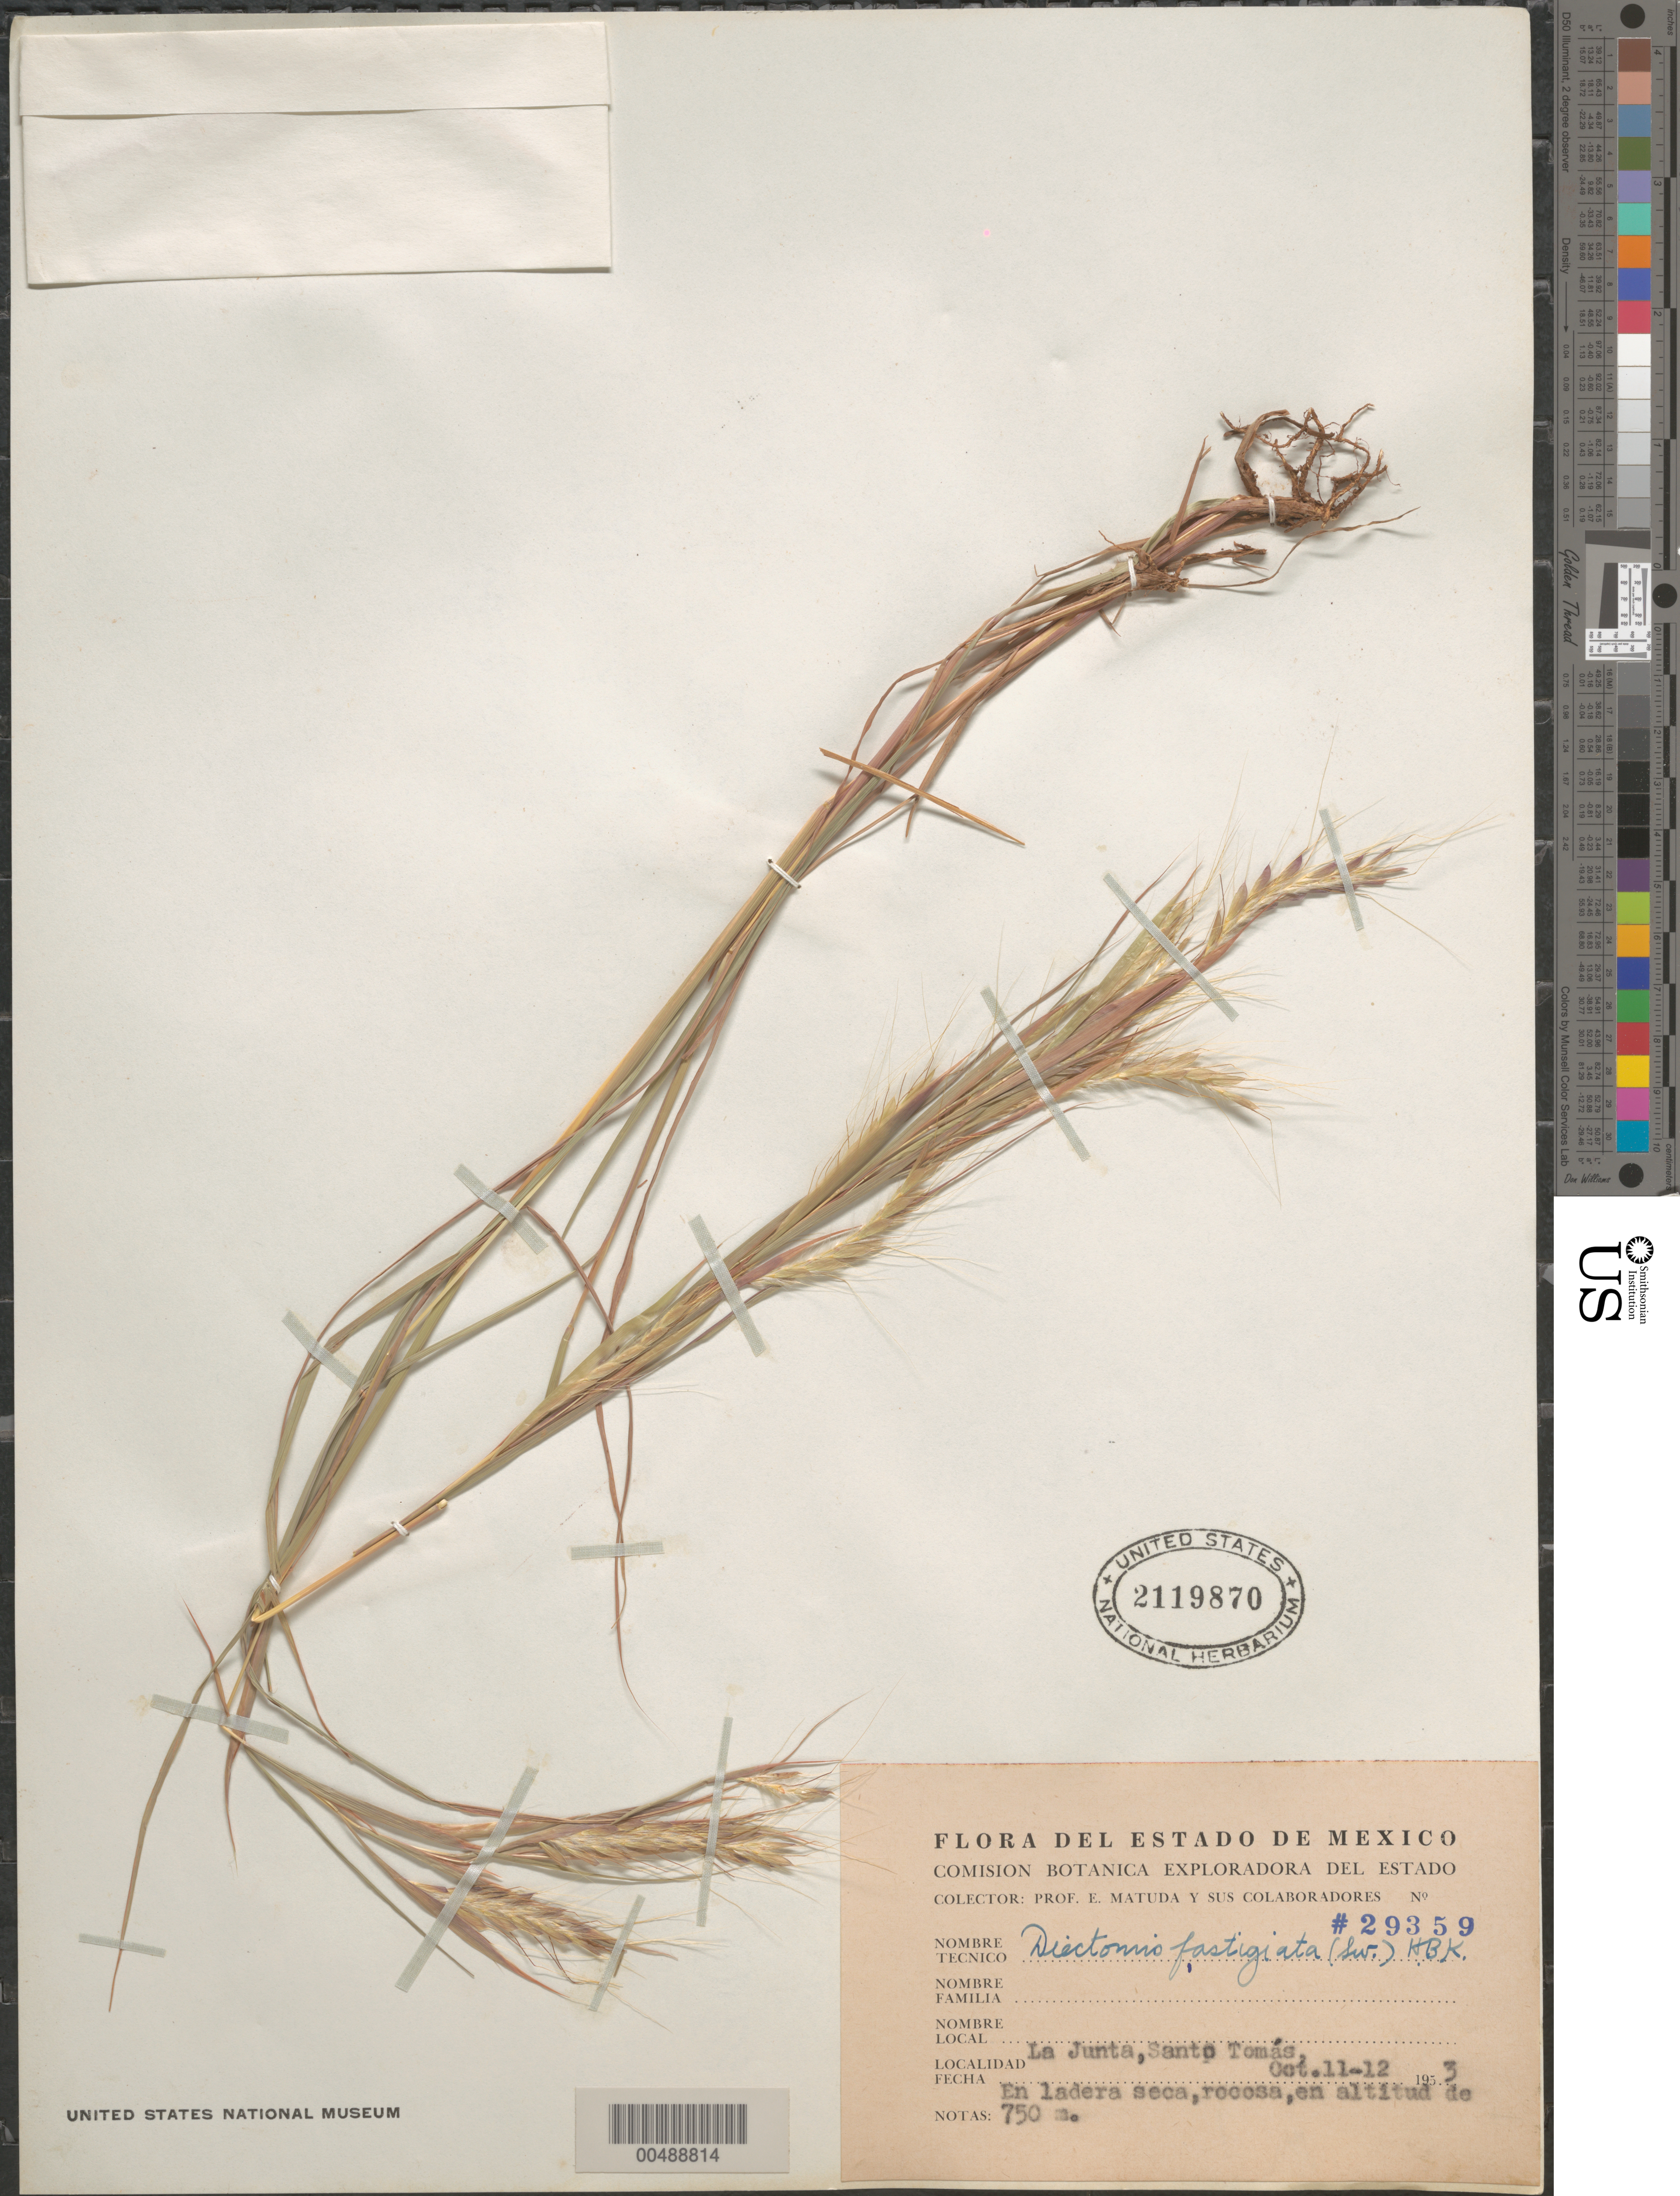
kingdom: Plantae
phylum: Tracheophyta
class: Liliopsida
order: Poales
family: Poaceae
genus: Diectomis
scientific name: Diectomis fastigiata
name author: (Sw.) P. Beauv.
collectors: E. Matuda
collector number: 29359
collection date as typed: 11 Oct 1953 to 12 Oct 1953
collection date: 1953-10-11/1953-10-12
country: Mexico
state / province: México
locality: La Junta, Santo Tomás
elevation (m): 750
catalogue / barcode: US 2119870